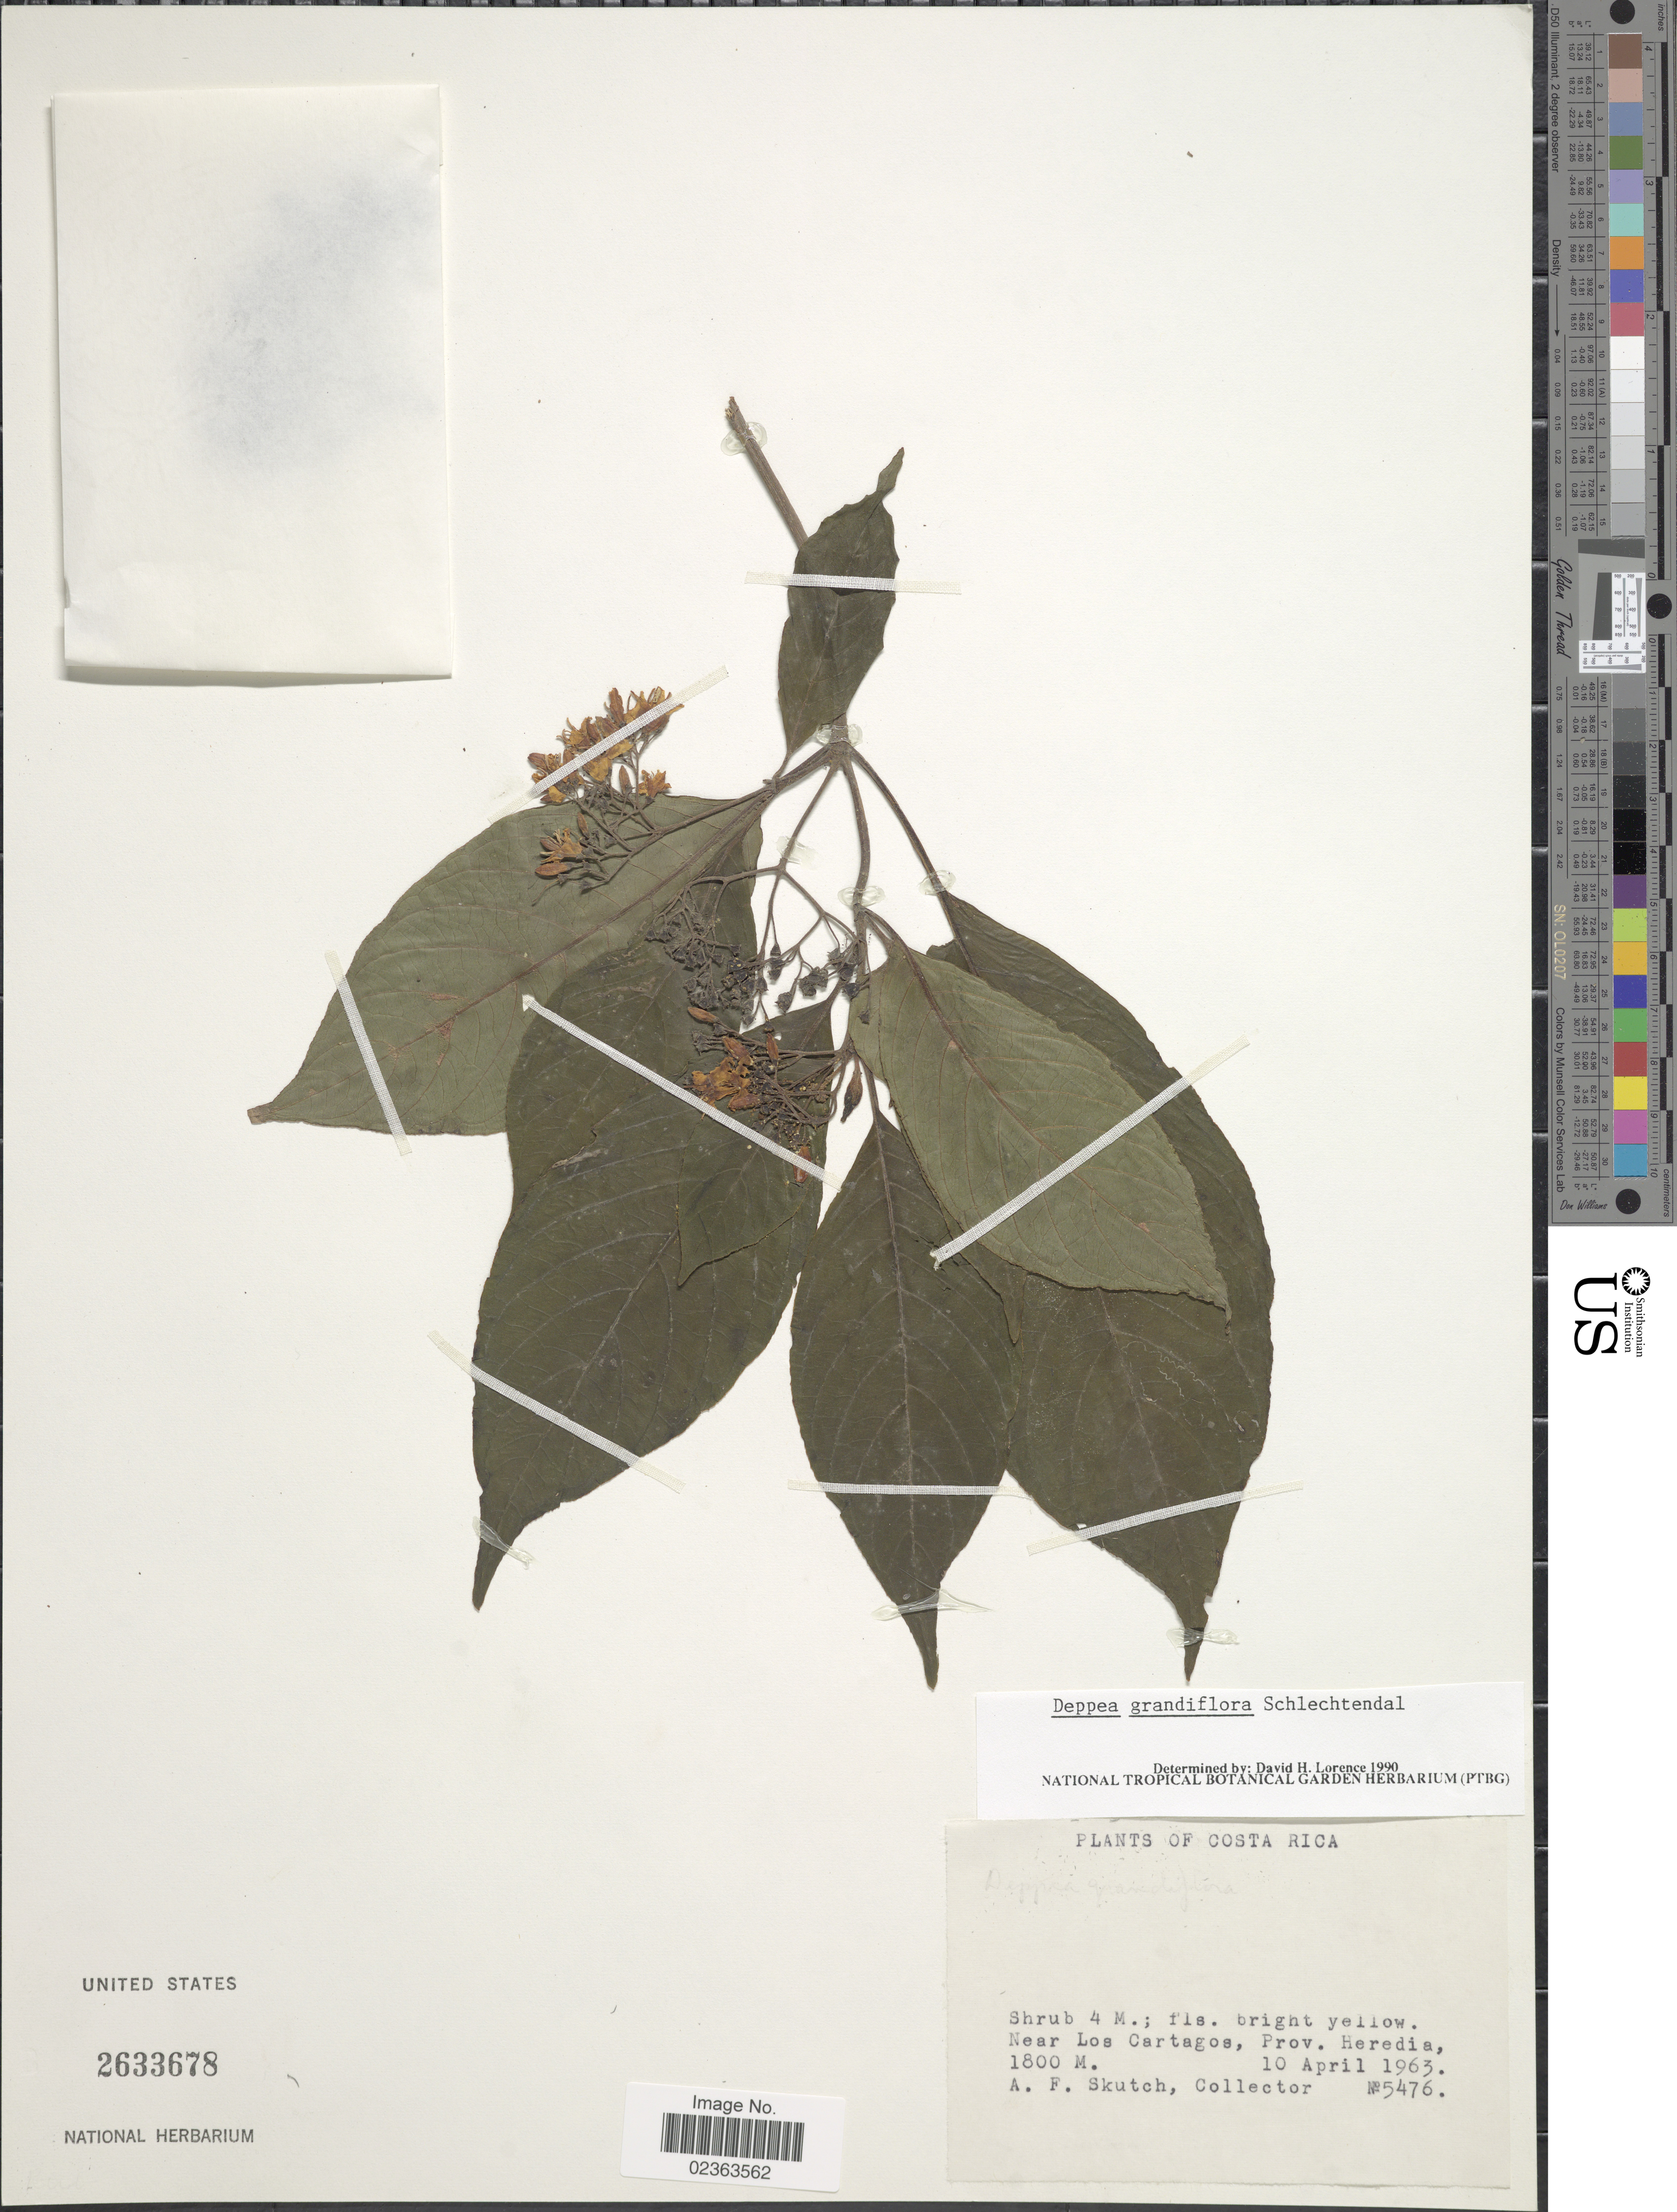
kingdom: Plantae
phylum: Tracheophyta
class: Magnoliopsida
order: Gentianales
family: Rubiaceae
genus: Deppea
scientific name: Deppea grandiflora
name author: Schltdl.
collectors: A. F. Skutch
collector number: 5476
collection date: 1963-04-10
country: Costa Rica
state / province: Heredia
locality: Near Los Cartagos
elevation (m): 1800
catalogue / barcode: US 2633678